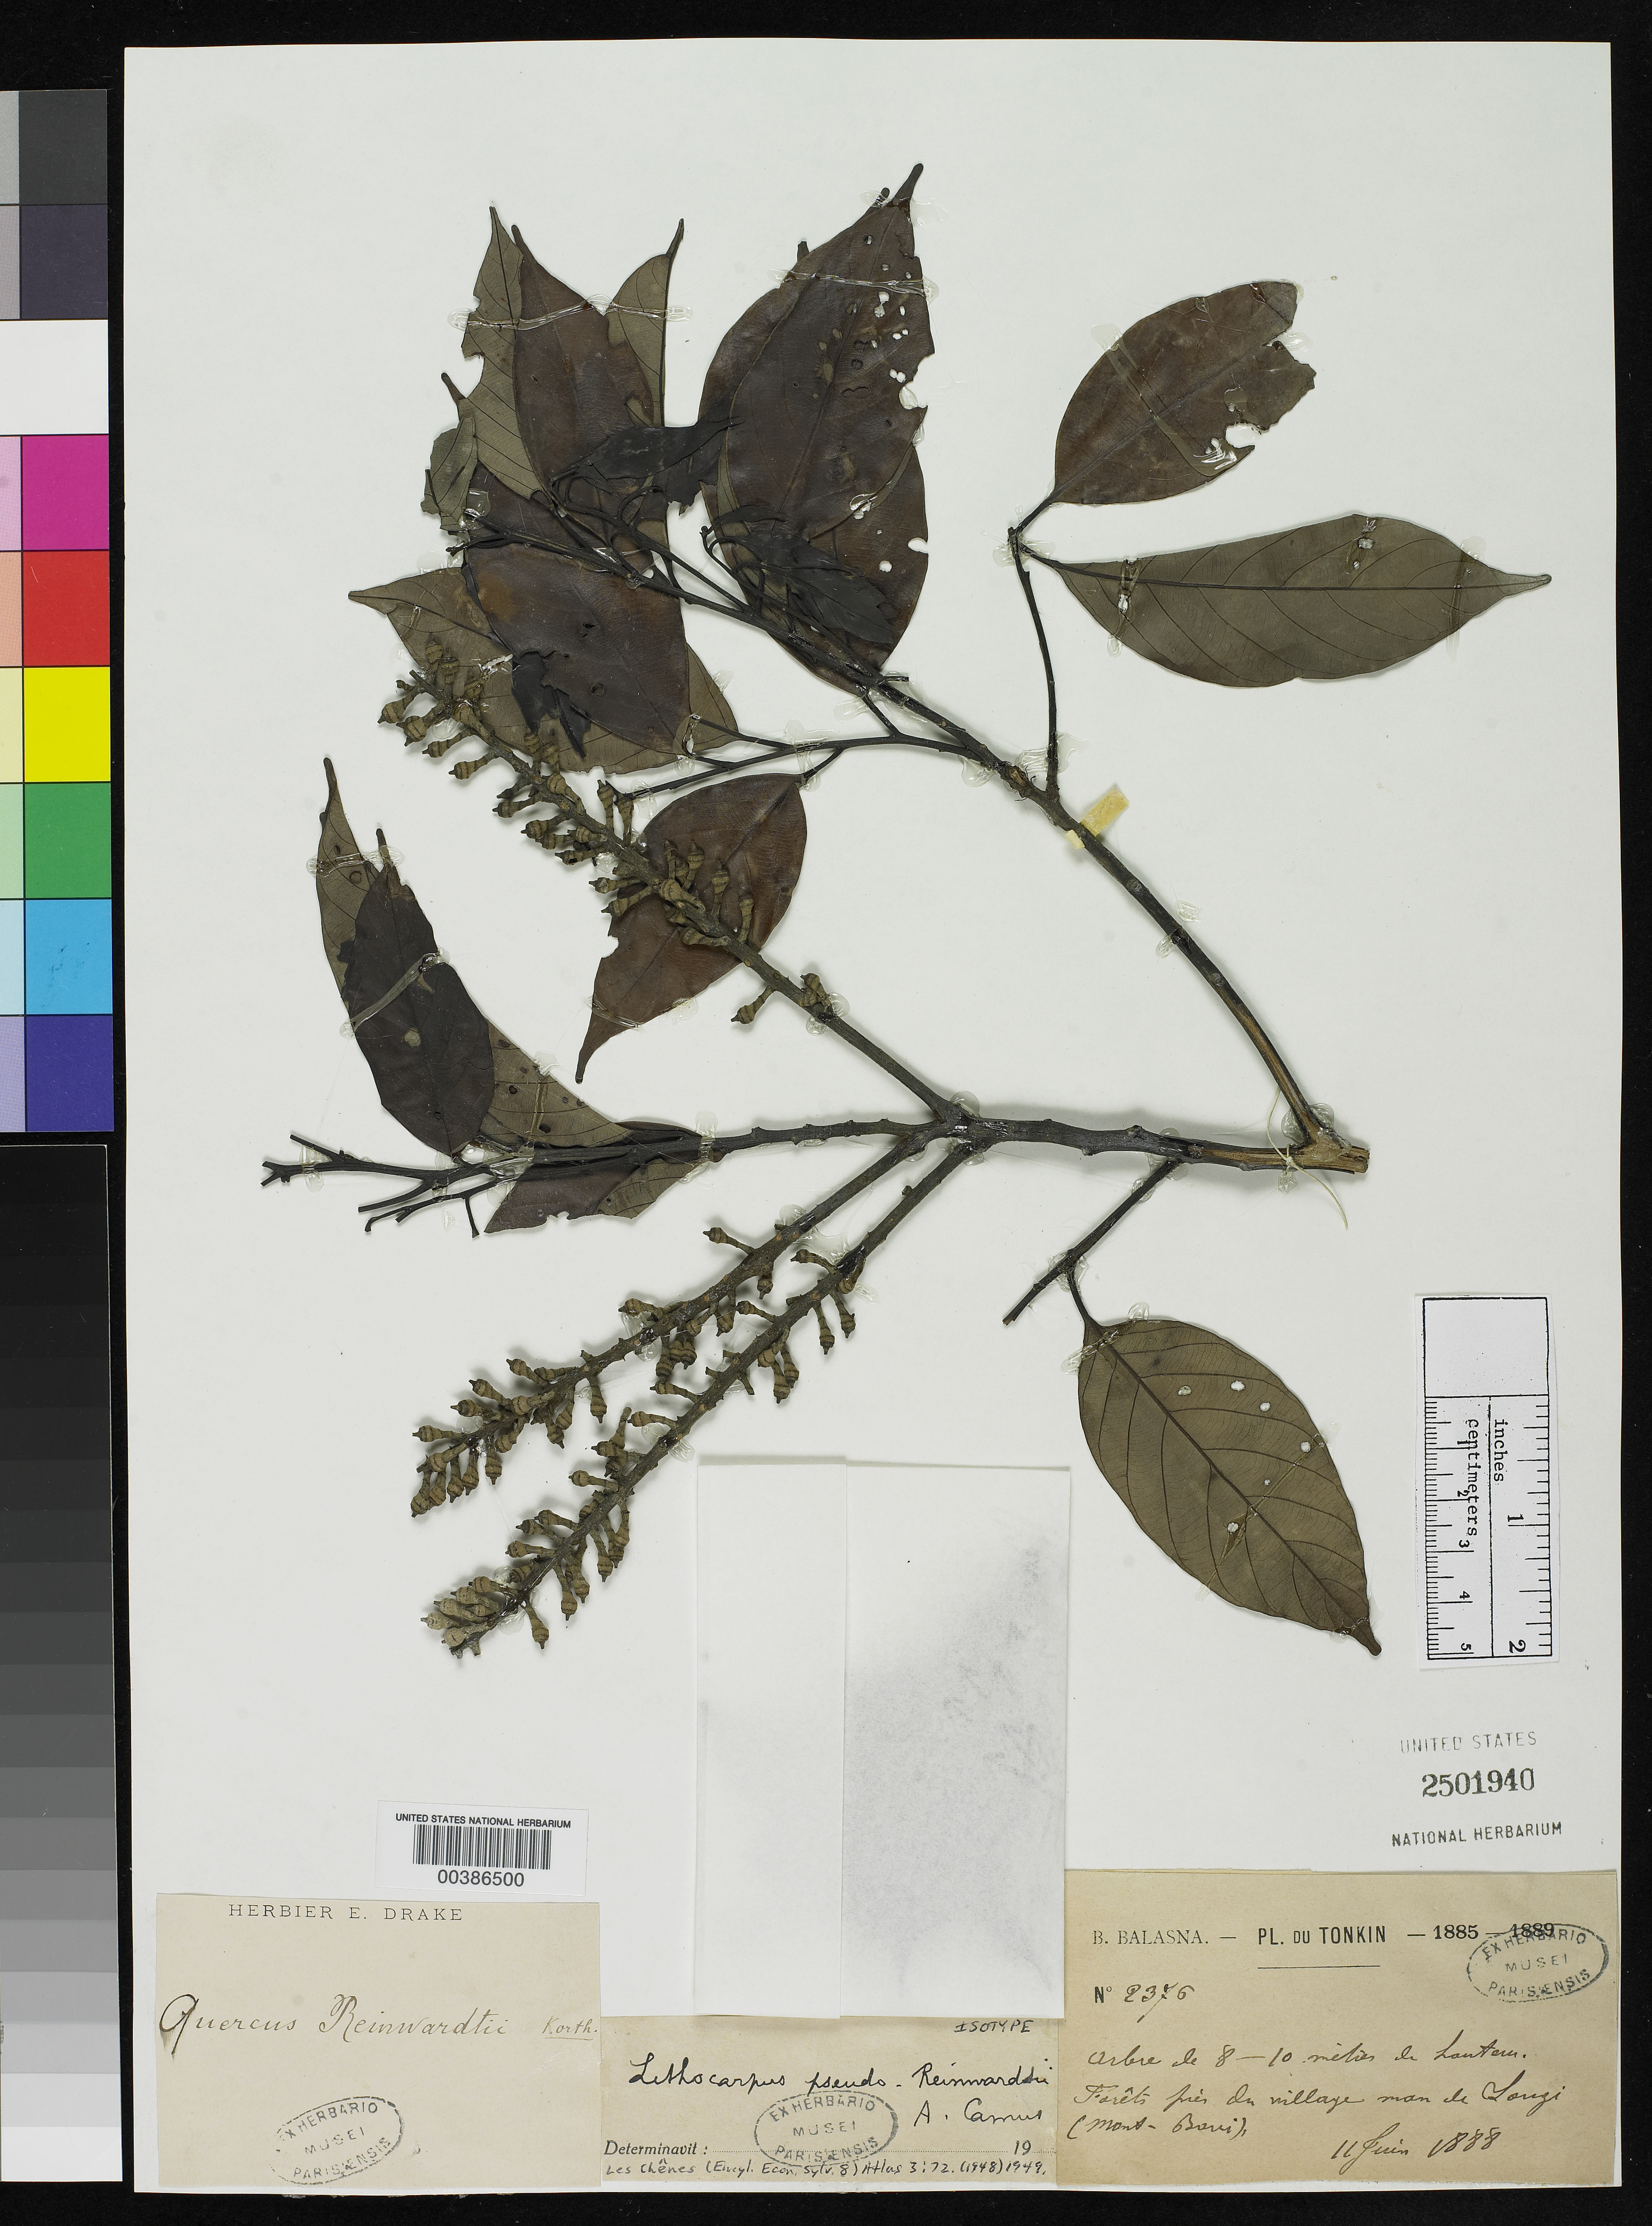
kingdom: Plantae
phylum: Tracheophyta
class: Magnoliopsida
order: Fagales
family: Fagaceae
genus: Lithocarpus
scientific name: Lithocarpus pseudoreinwardtii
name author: A. Camus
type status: Isotype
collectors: B. Balansa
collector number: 2376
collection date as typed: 11 Jun 1888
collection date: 1888-06-11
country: Vietnam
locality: Forets pres du village Man de Yonzi (Mont Bravi).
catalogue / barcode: US 2501940